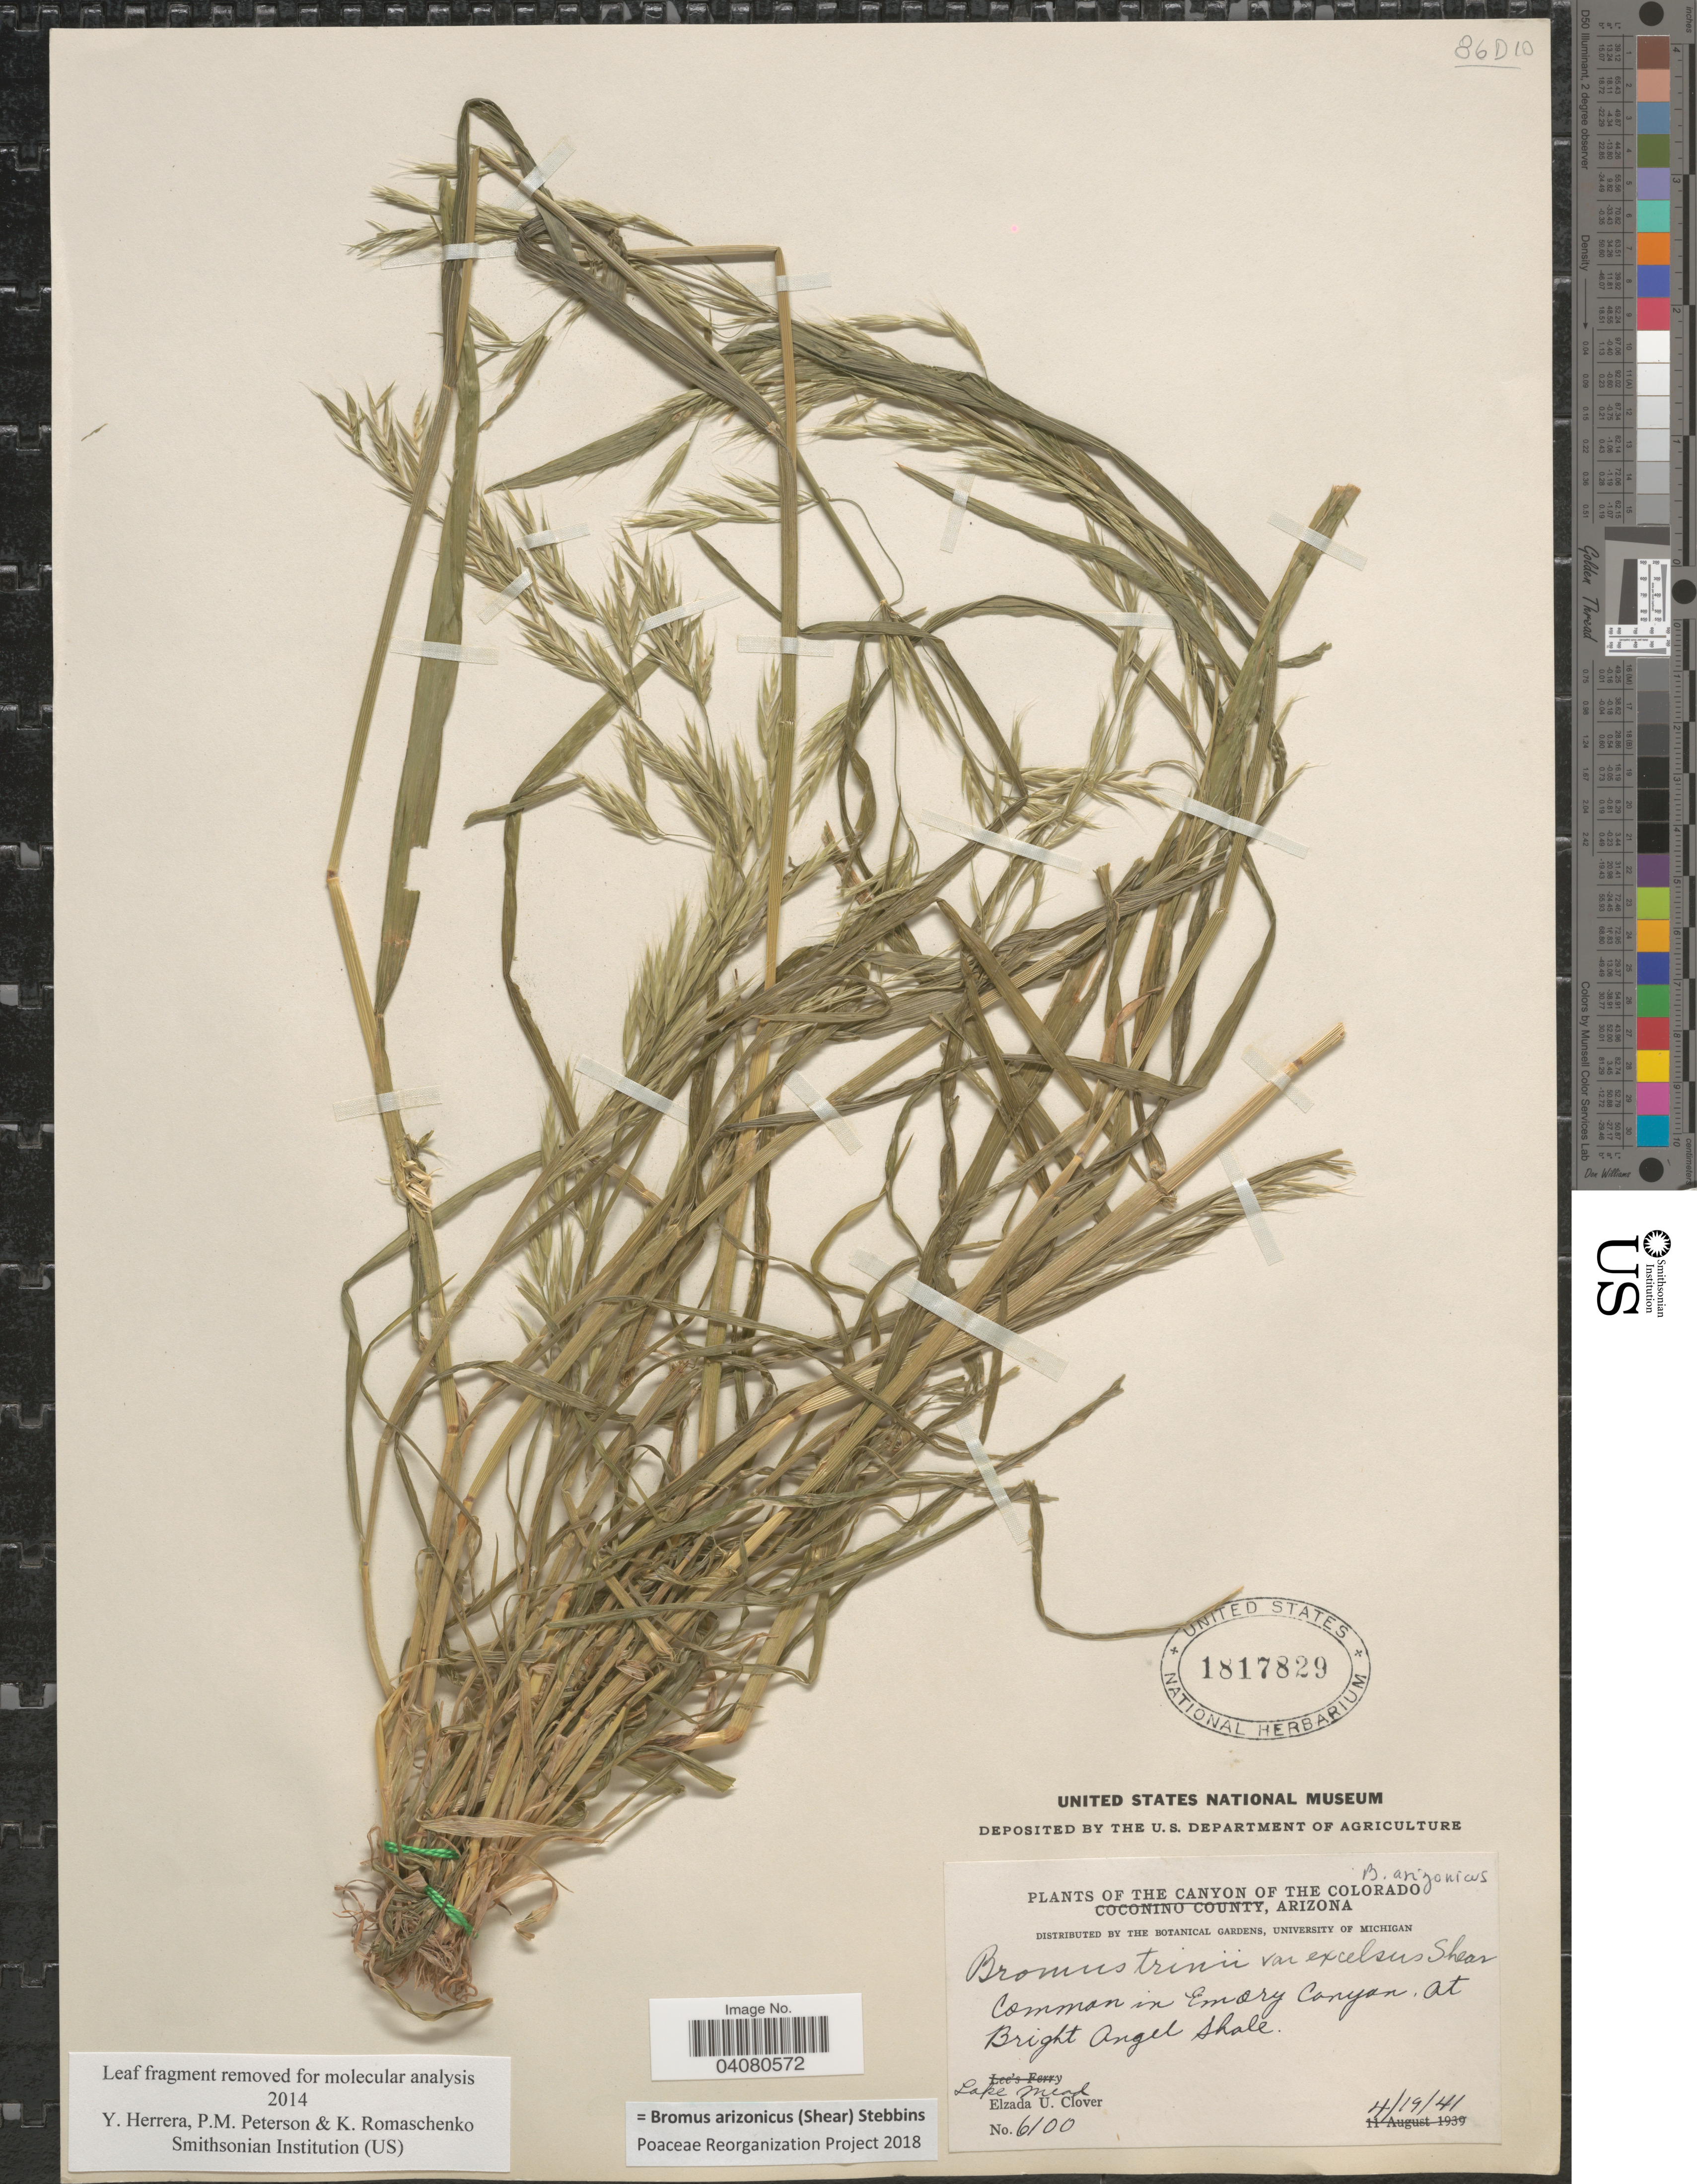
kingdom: Plantae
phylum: Tracheophyta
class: Liliopsida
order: Poales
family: Poaceae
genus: Bromus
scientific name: Bromus arizonicus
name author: (Shear) Stebbins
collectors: E. U. Clover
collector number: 6100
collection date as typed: Transcribed d/m/y: 19/4/41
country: United States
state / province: Arizona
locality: Canyon of The Colorado. Common in Emory Canyon. At Bright Angel Shale. Lake Mead.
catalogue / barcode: US 1817829